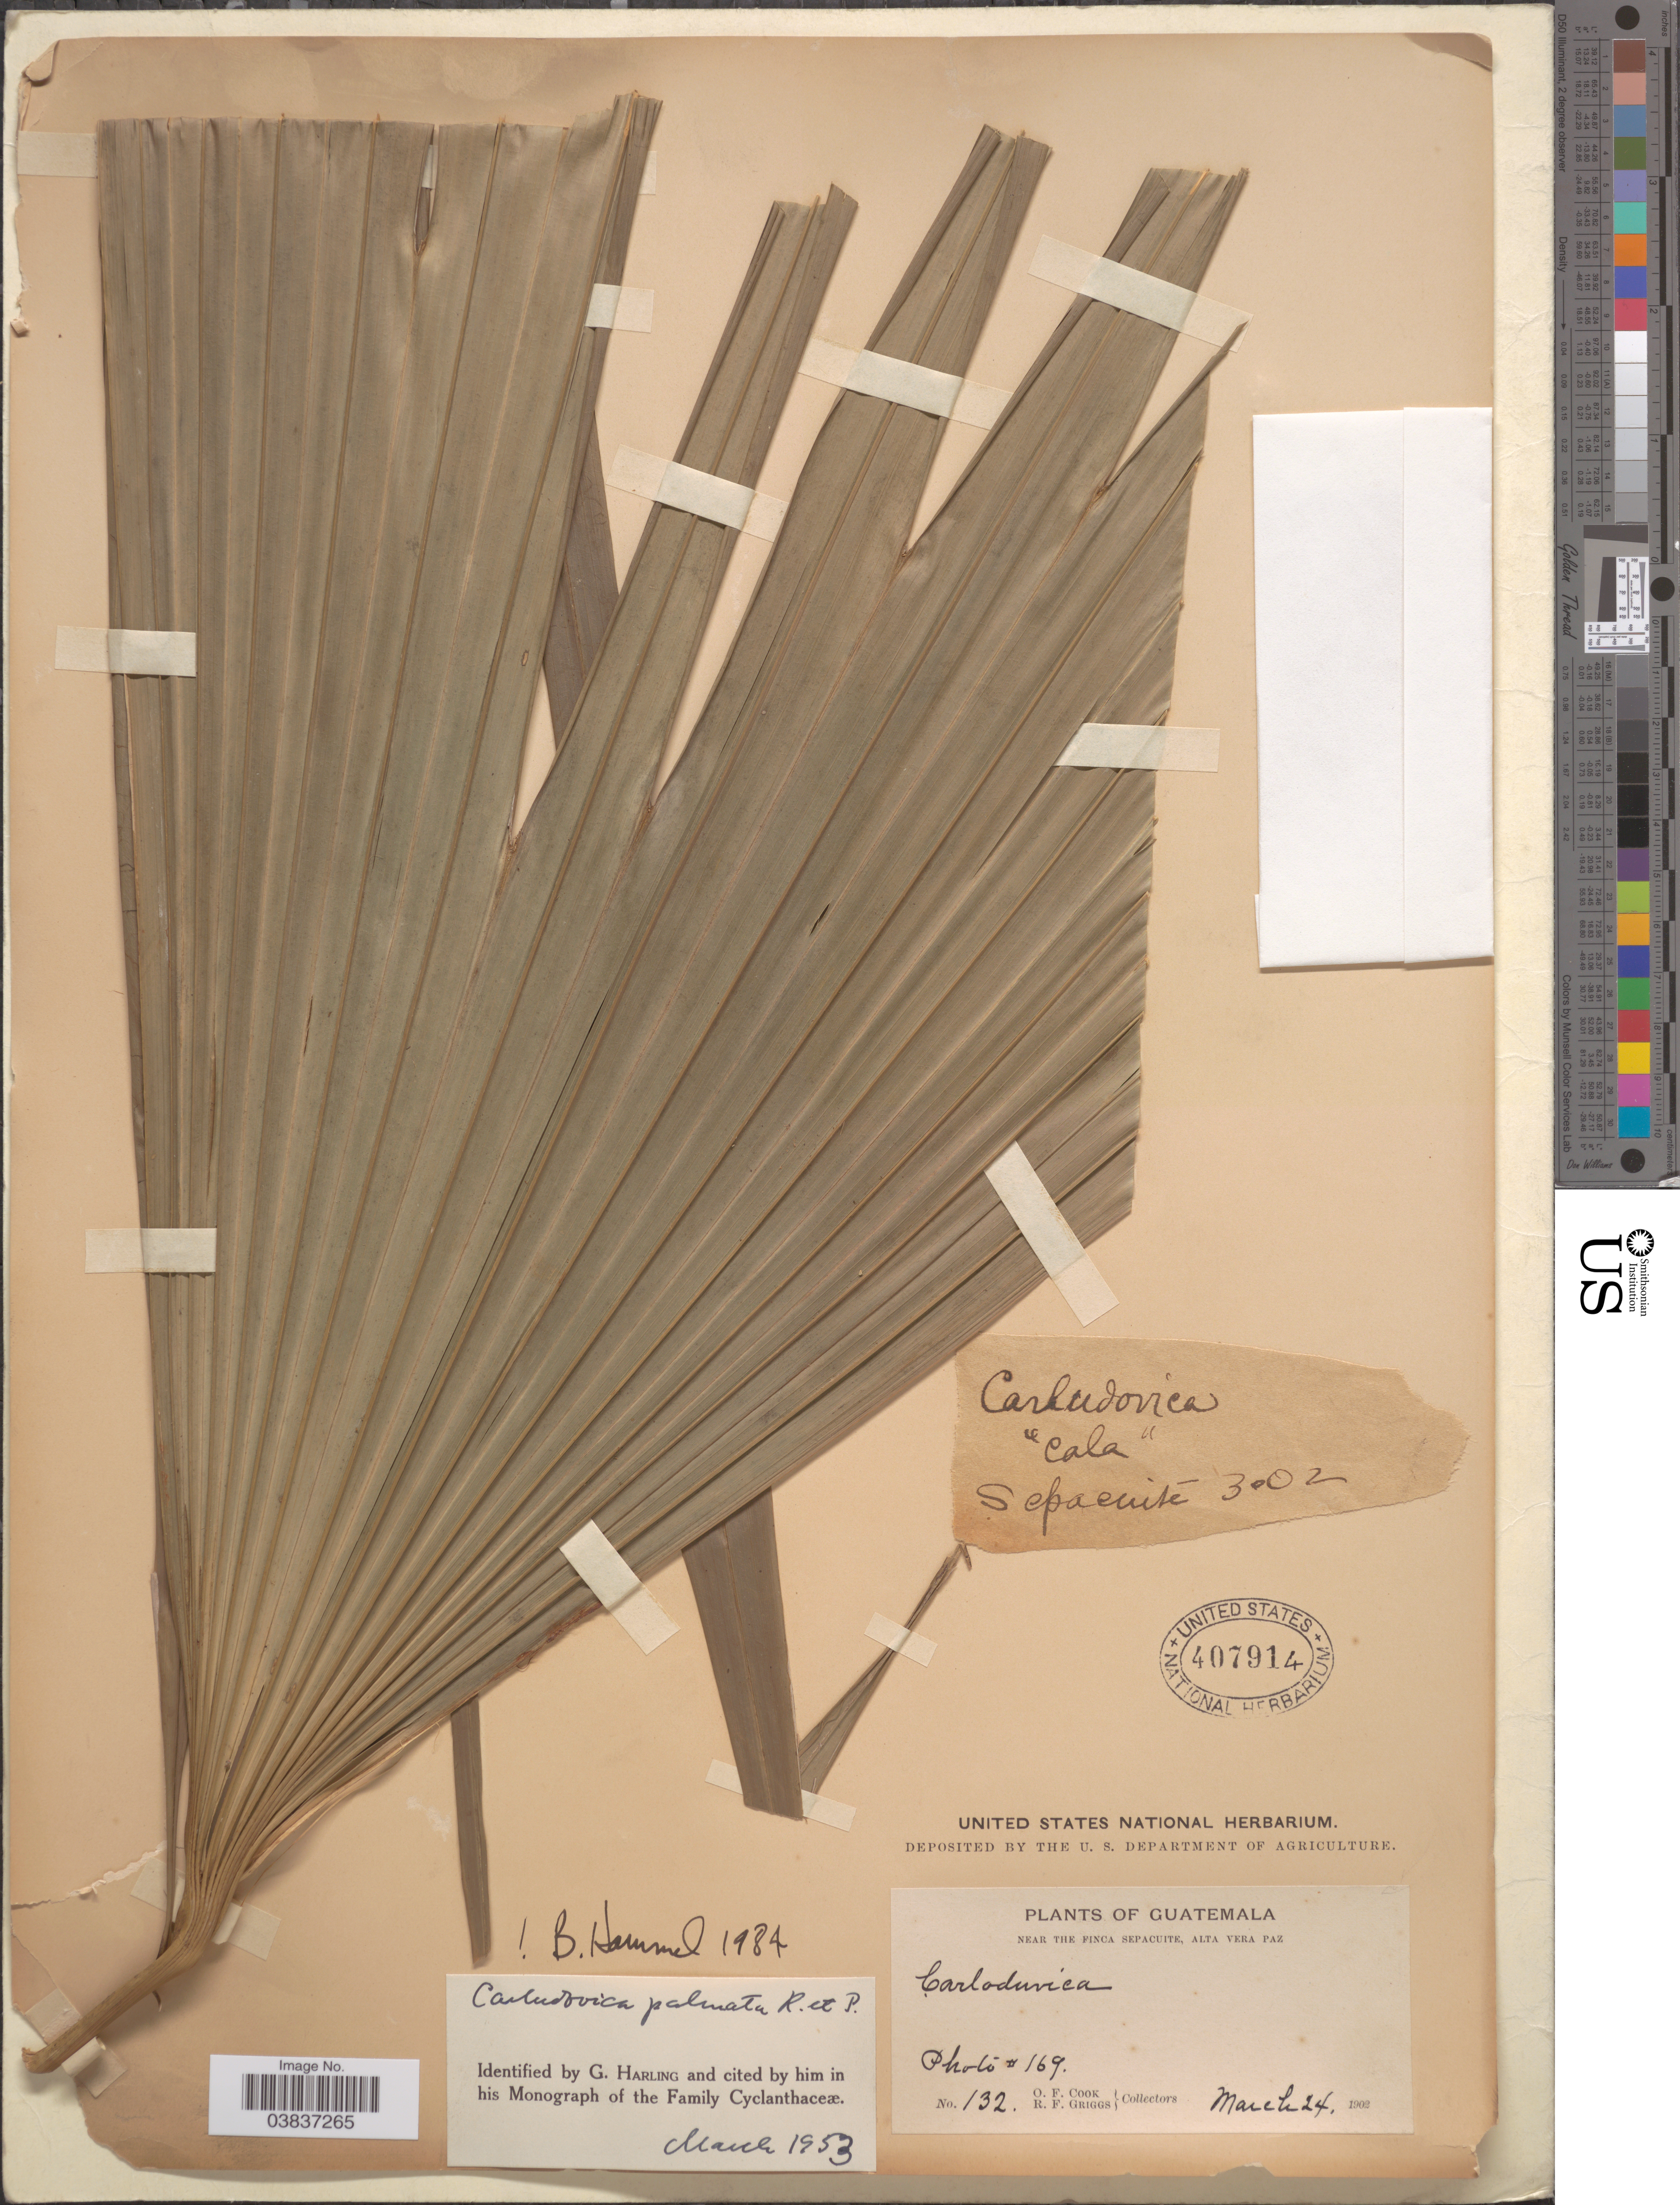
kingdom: Plantae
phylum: Tracheophyta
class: Liliopsida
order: Pandanales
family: Cyclanthaceae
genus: Carludovica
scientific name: Carludovica palmata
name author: Ruiz & Pav.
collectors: O. F. Cook & R. F. Griggs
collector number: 132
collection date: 1902-03-24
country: Guatemala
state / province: Alta Verapaz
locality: Near the Finca Sepacuite, Alta Vera Paz.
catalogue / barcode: US 407914